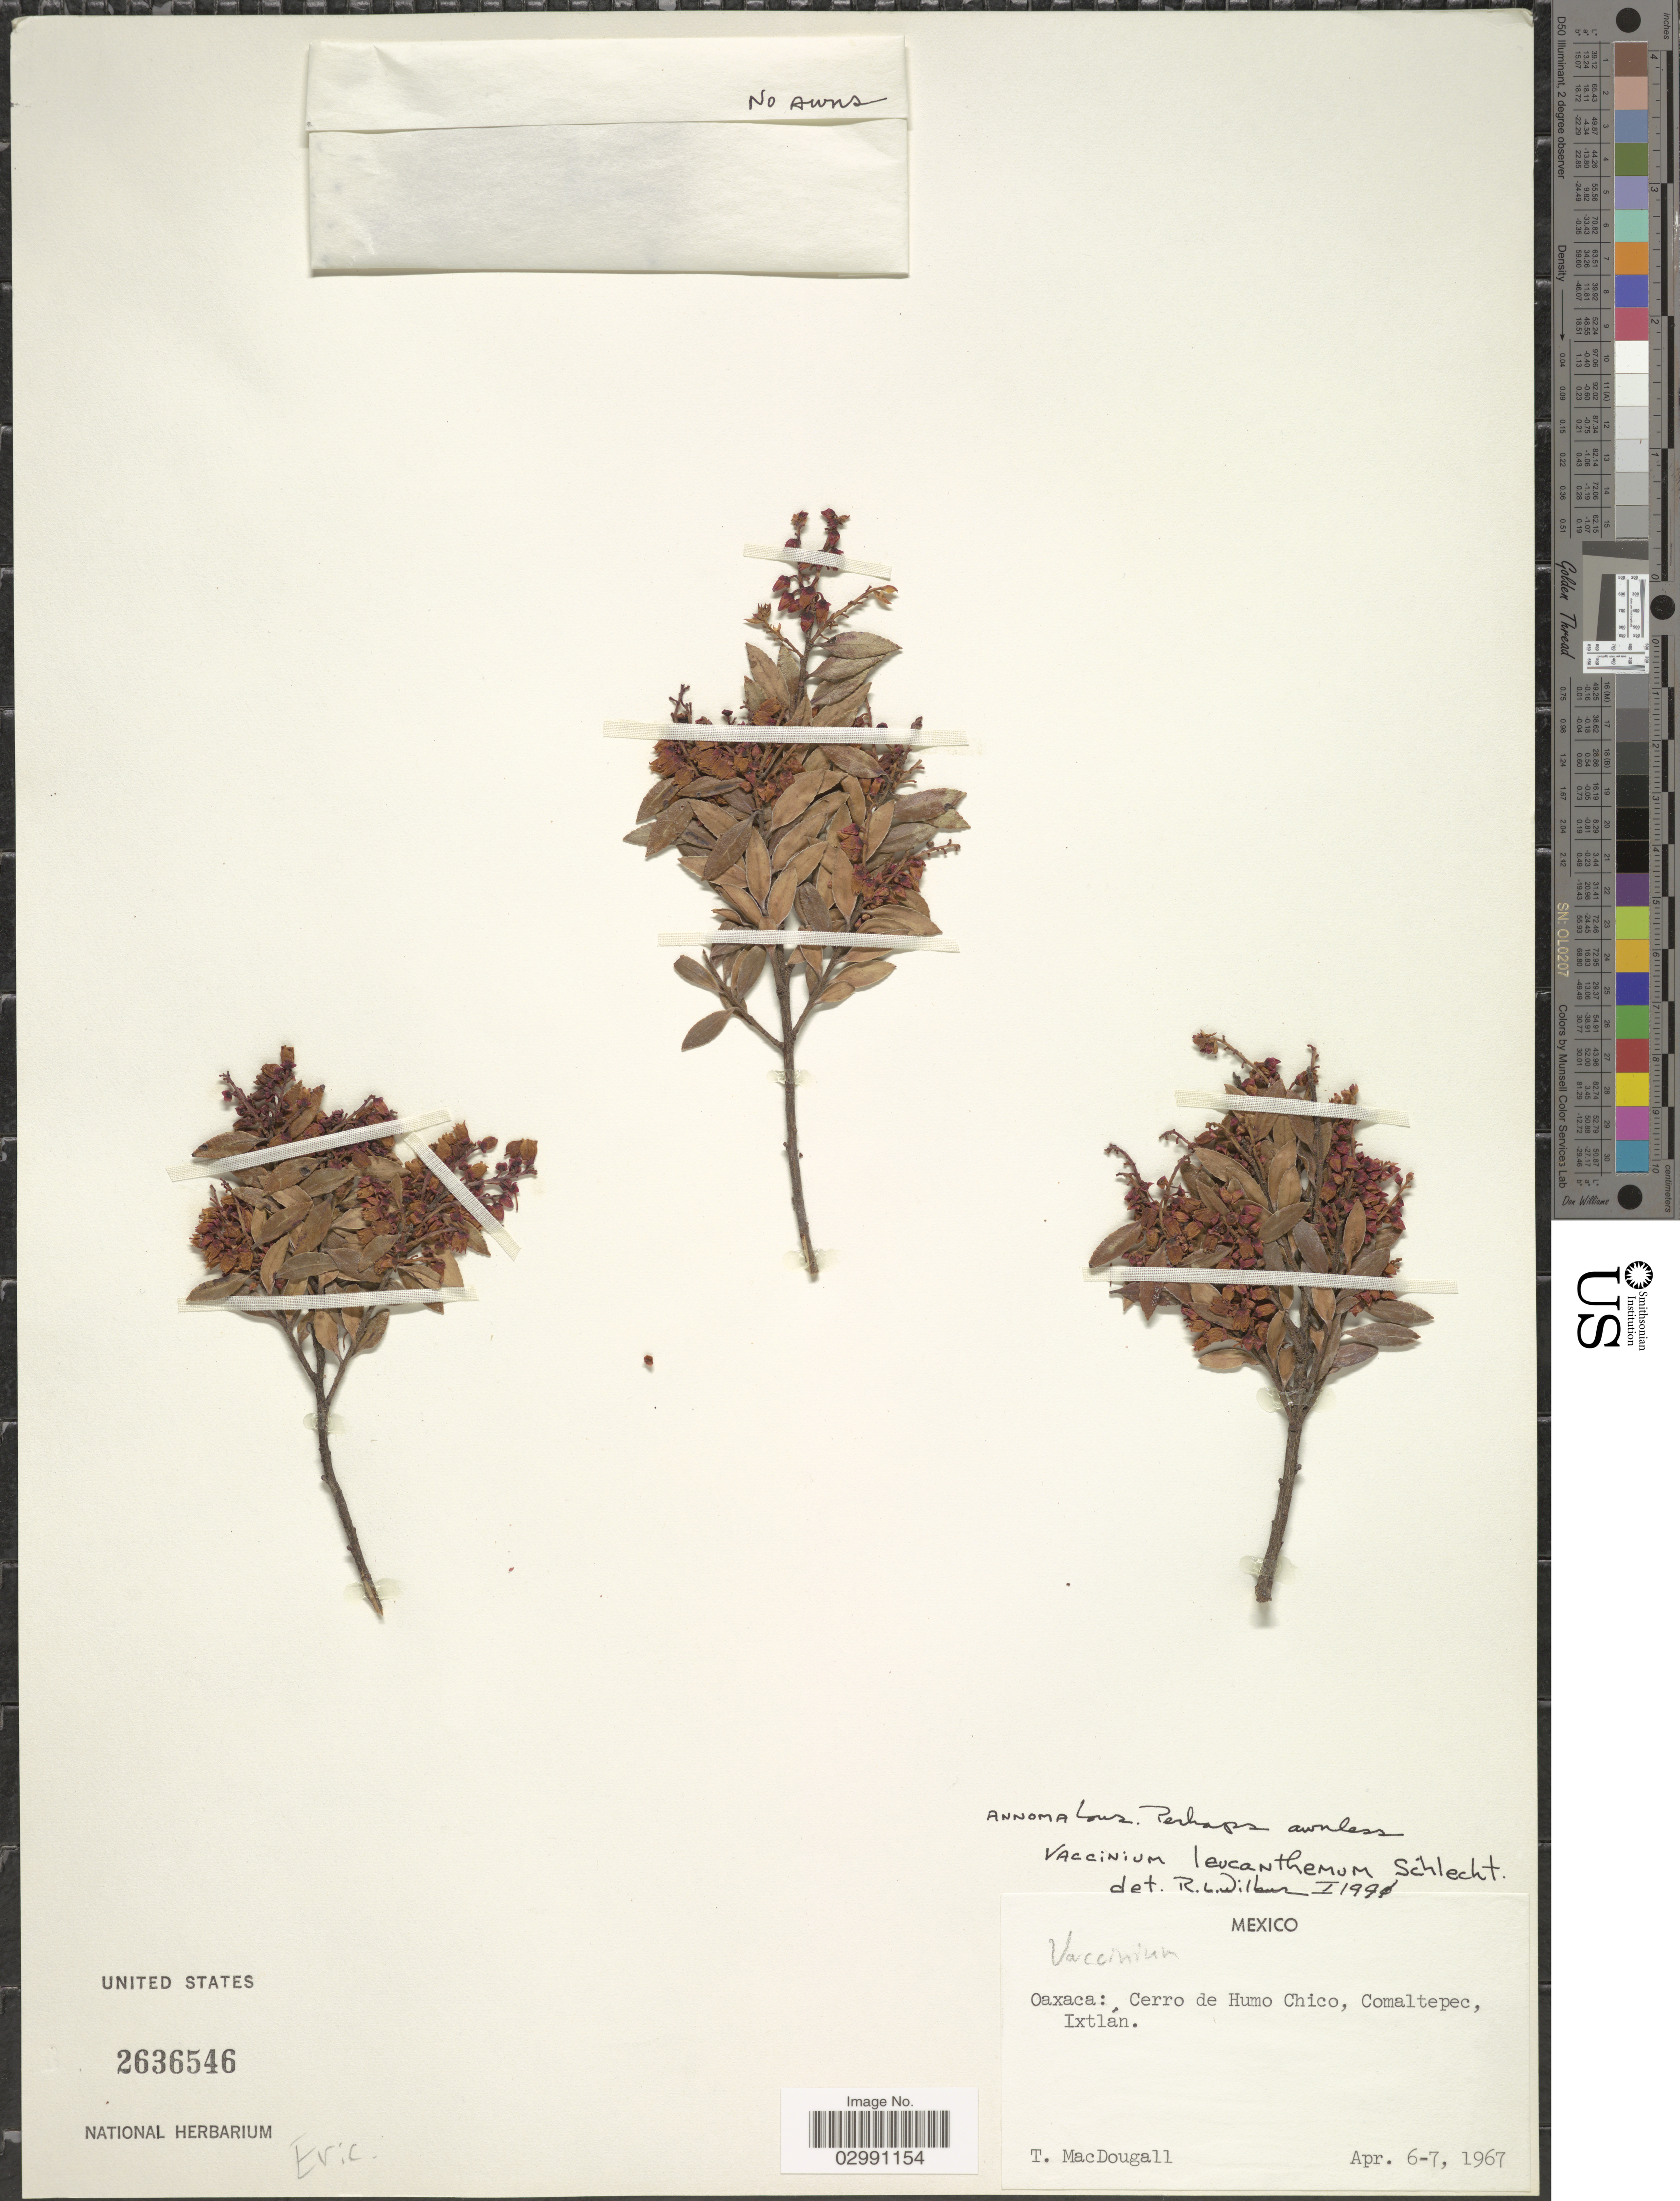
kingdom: Plantae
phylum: Tracheophyta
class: Magnoliopsida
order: Ericales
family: Ericaceae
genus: Vaccinium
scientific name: Vaccinium leucanthum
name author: Schltdl.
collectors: T. B. MacDougall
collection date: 1967-04-06/1967-04-07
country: Mexico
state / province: Oaxaca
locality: Cerro de Humo Chico, Comaltepec, Ixtlán.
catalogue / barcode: US 2636546